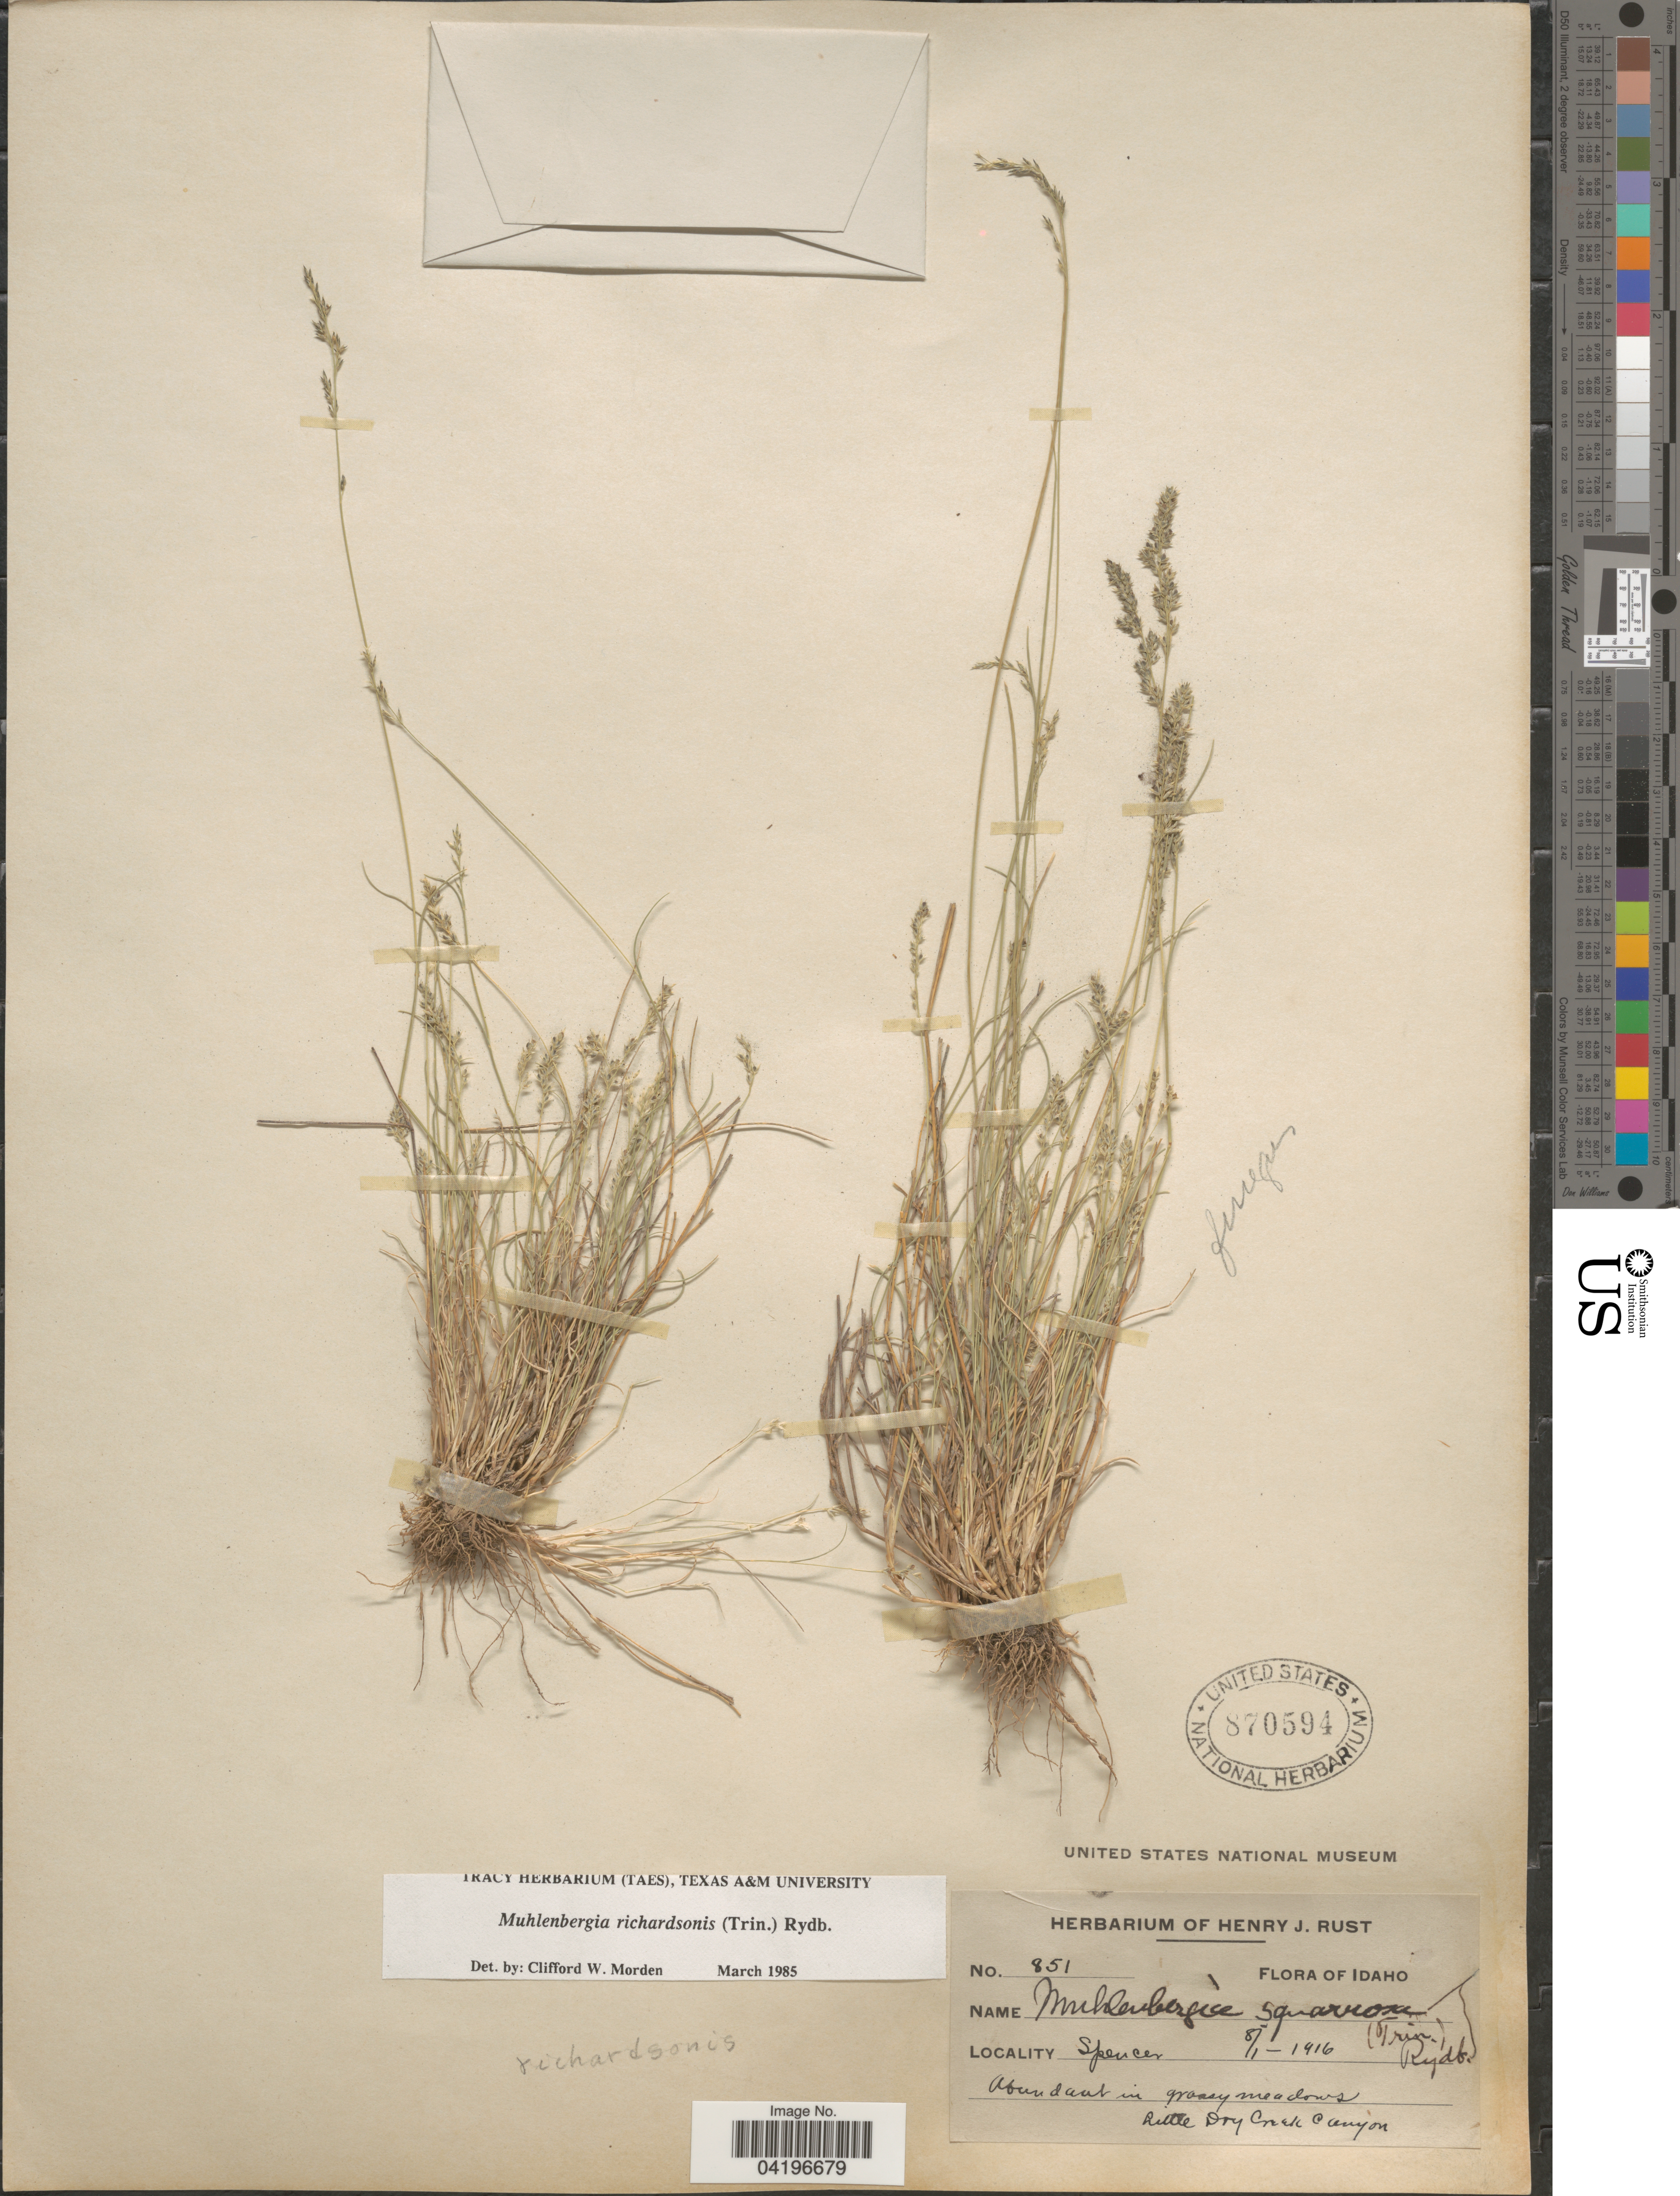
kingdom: Plantae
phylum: Tracheophyta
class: Liliopsida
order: Poales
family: Poaceae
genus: Muhlenbergia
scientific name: Muhlenbergia richardsonis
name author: (Trin.) Rydb.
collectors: ex herb. Henry J. Rust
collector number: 851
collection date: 1916-08-01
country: United States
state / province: Idaho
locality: Spencer. Little Dry Creek Canyon.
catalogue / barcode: US 870594